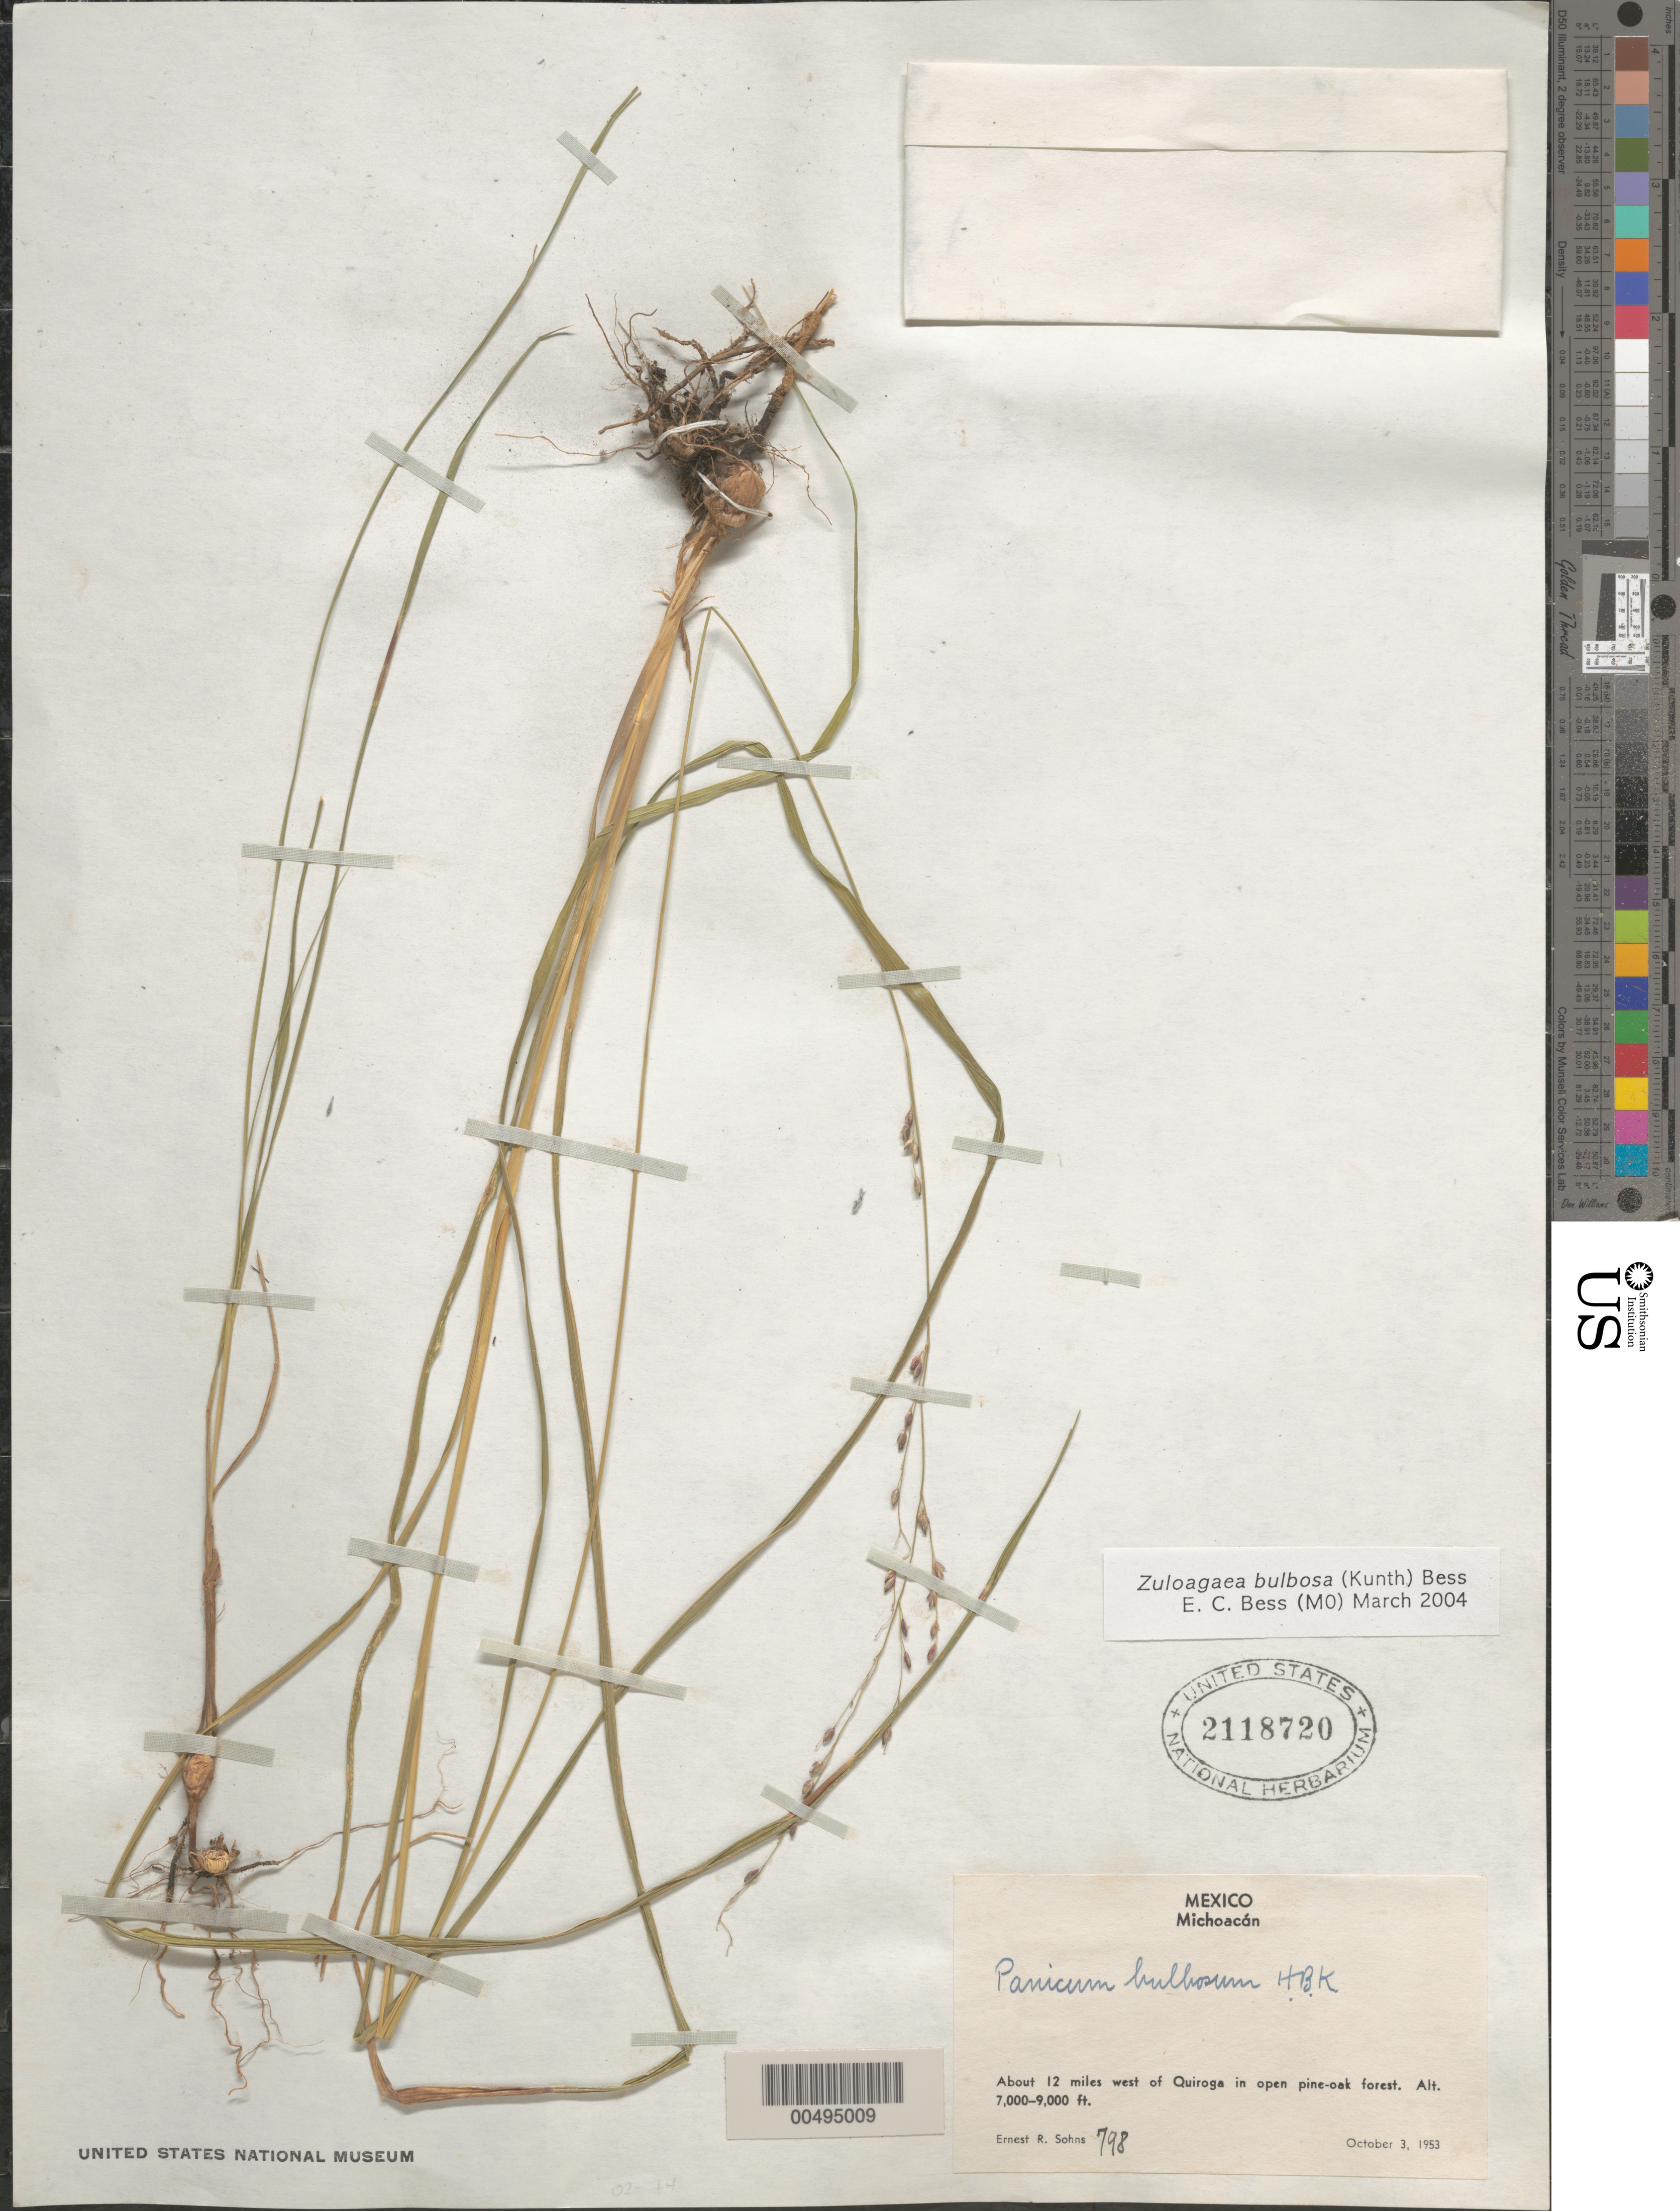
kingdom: Plantae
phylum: Tracheophyta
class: Liliopsida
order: Poales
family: Poaceae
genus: Panicum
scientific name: Panicum bulbosum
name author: Kunth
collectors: E. R. Sohns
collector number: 798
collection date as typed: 3 Oct 1953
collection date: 1953-10-03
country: Mexico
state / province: Michoacán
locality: About 12 mi W of Quiroga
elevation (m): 2134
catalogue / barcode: US 2118720